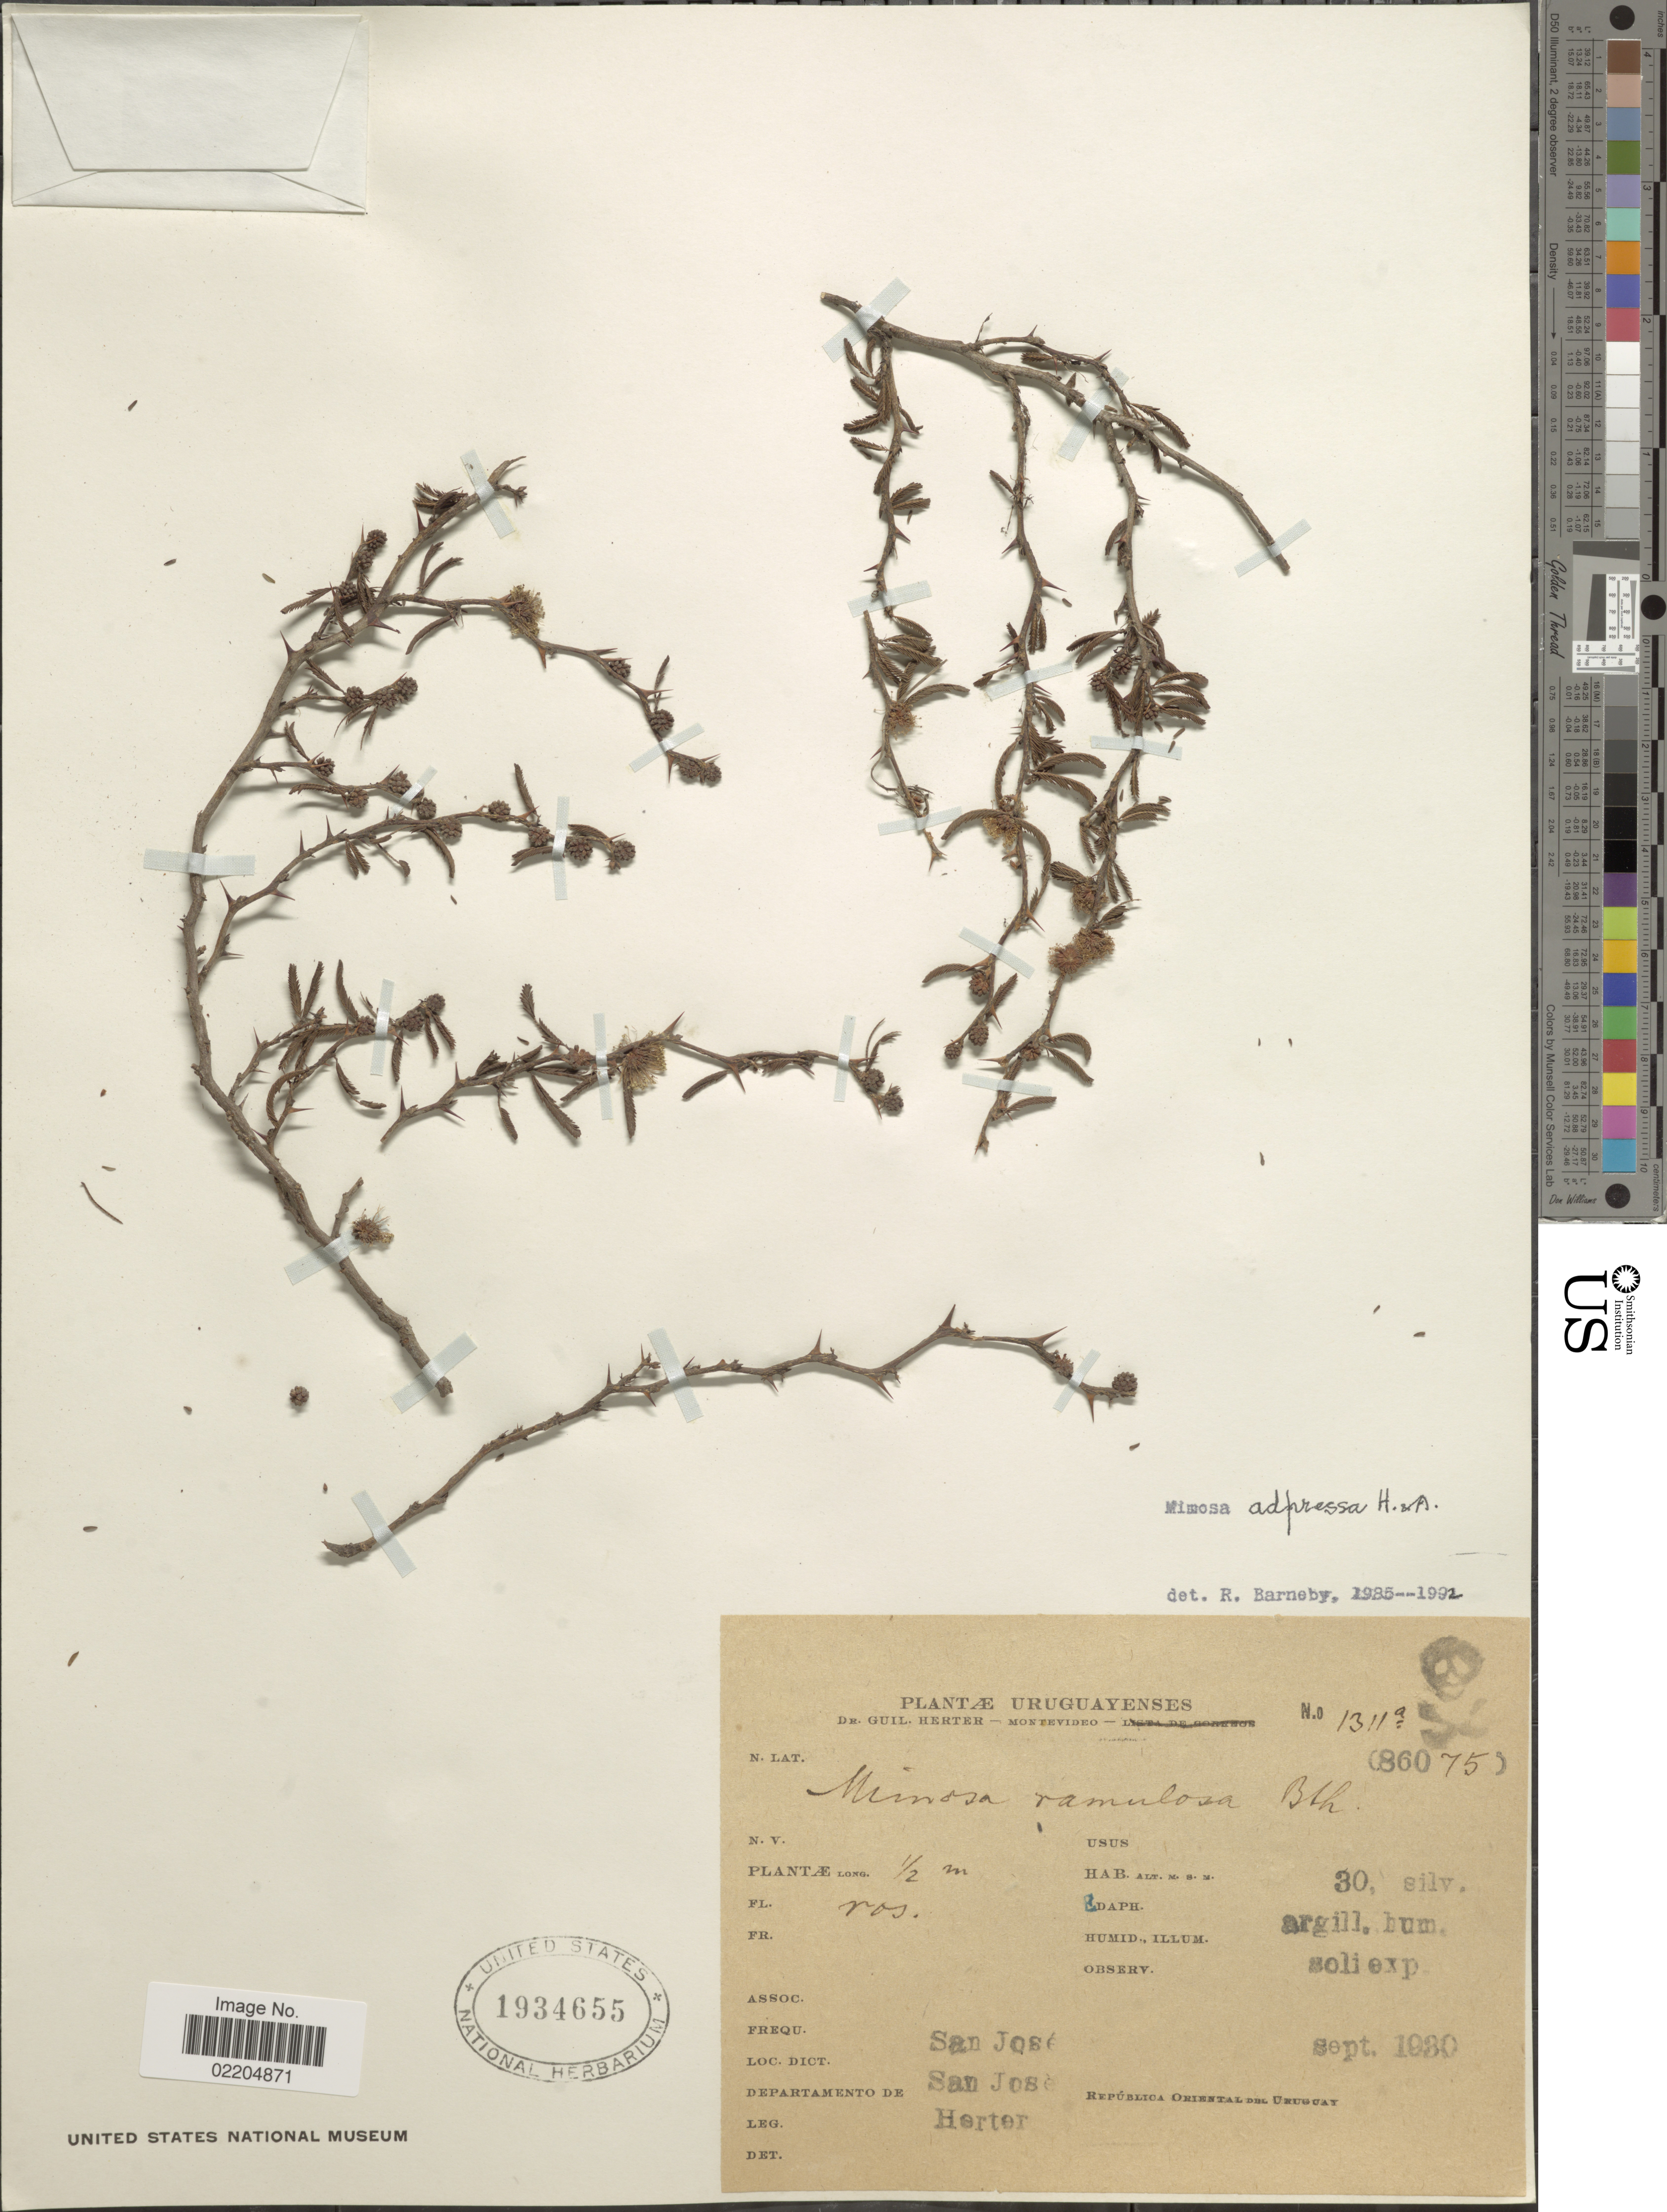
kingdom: Plantae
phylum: Tracheophyta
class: Magnoliopsida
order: Fabales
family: Fabaceae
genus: Mimosa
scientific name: Mimosa adpressa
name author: Hook. & Arn.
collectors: G. Herter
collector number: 1311a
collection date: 1930-09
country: Uruguay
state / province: San Jose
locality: San Jose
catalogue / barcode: US 1934655